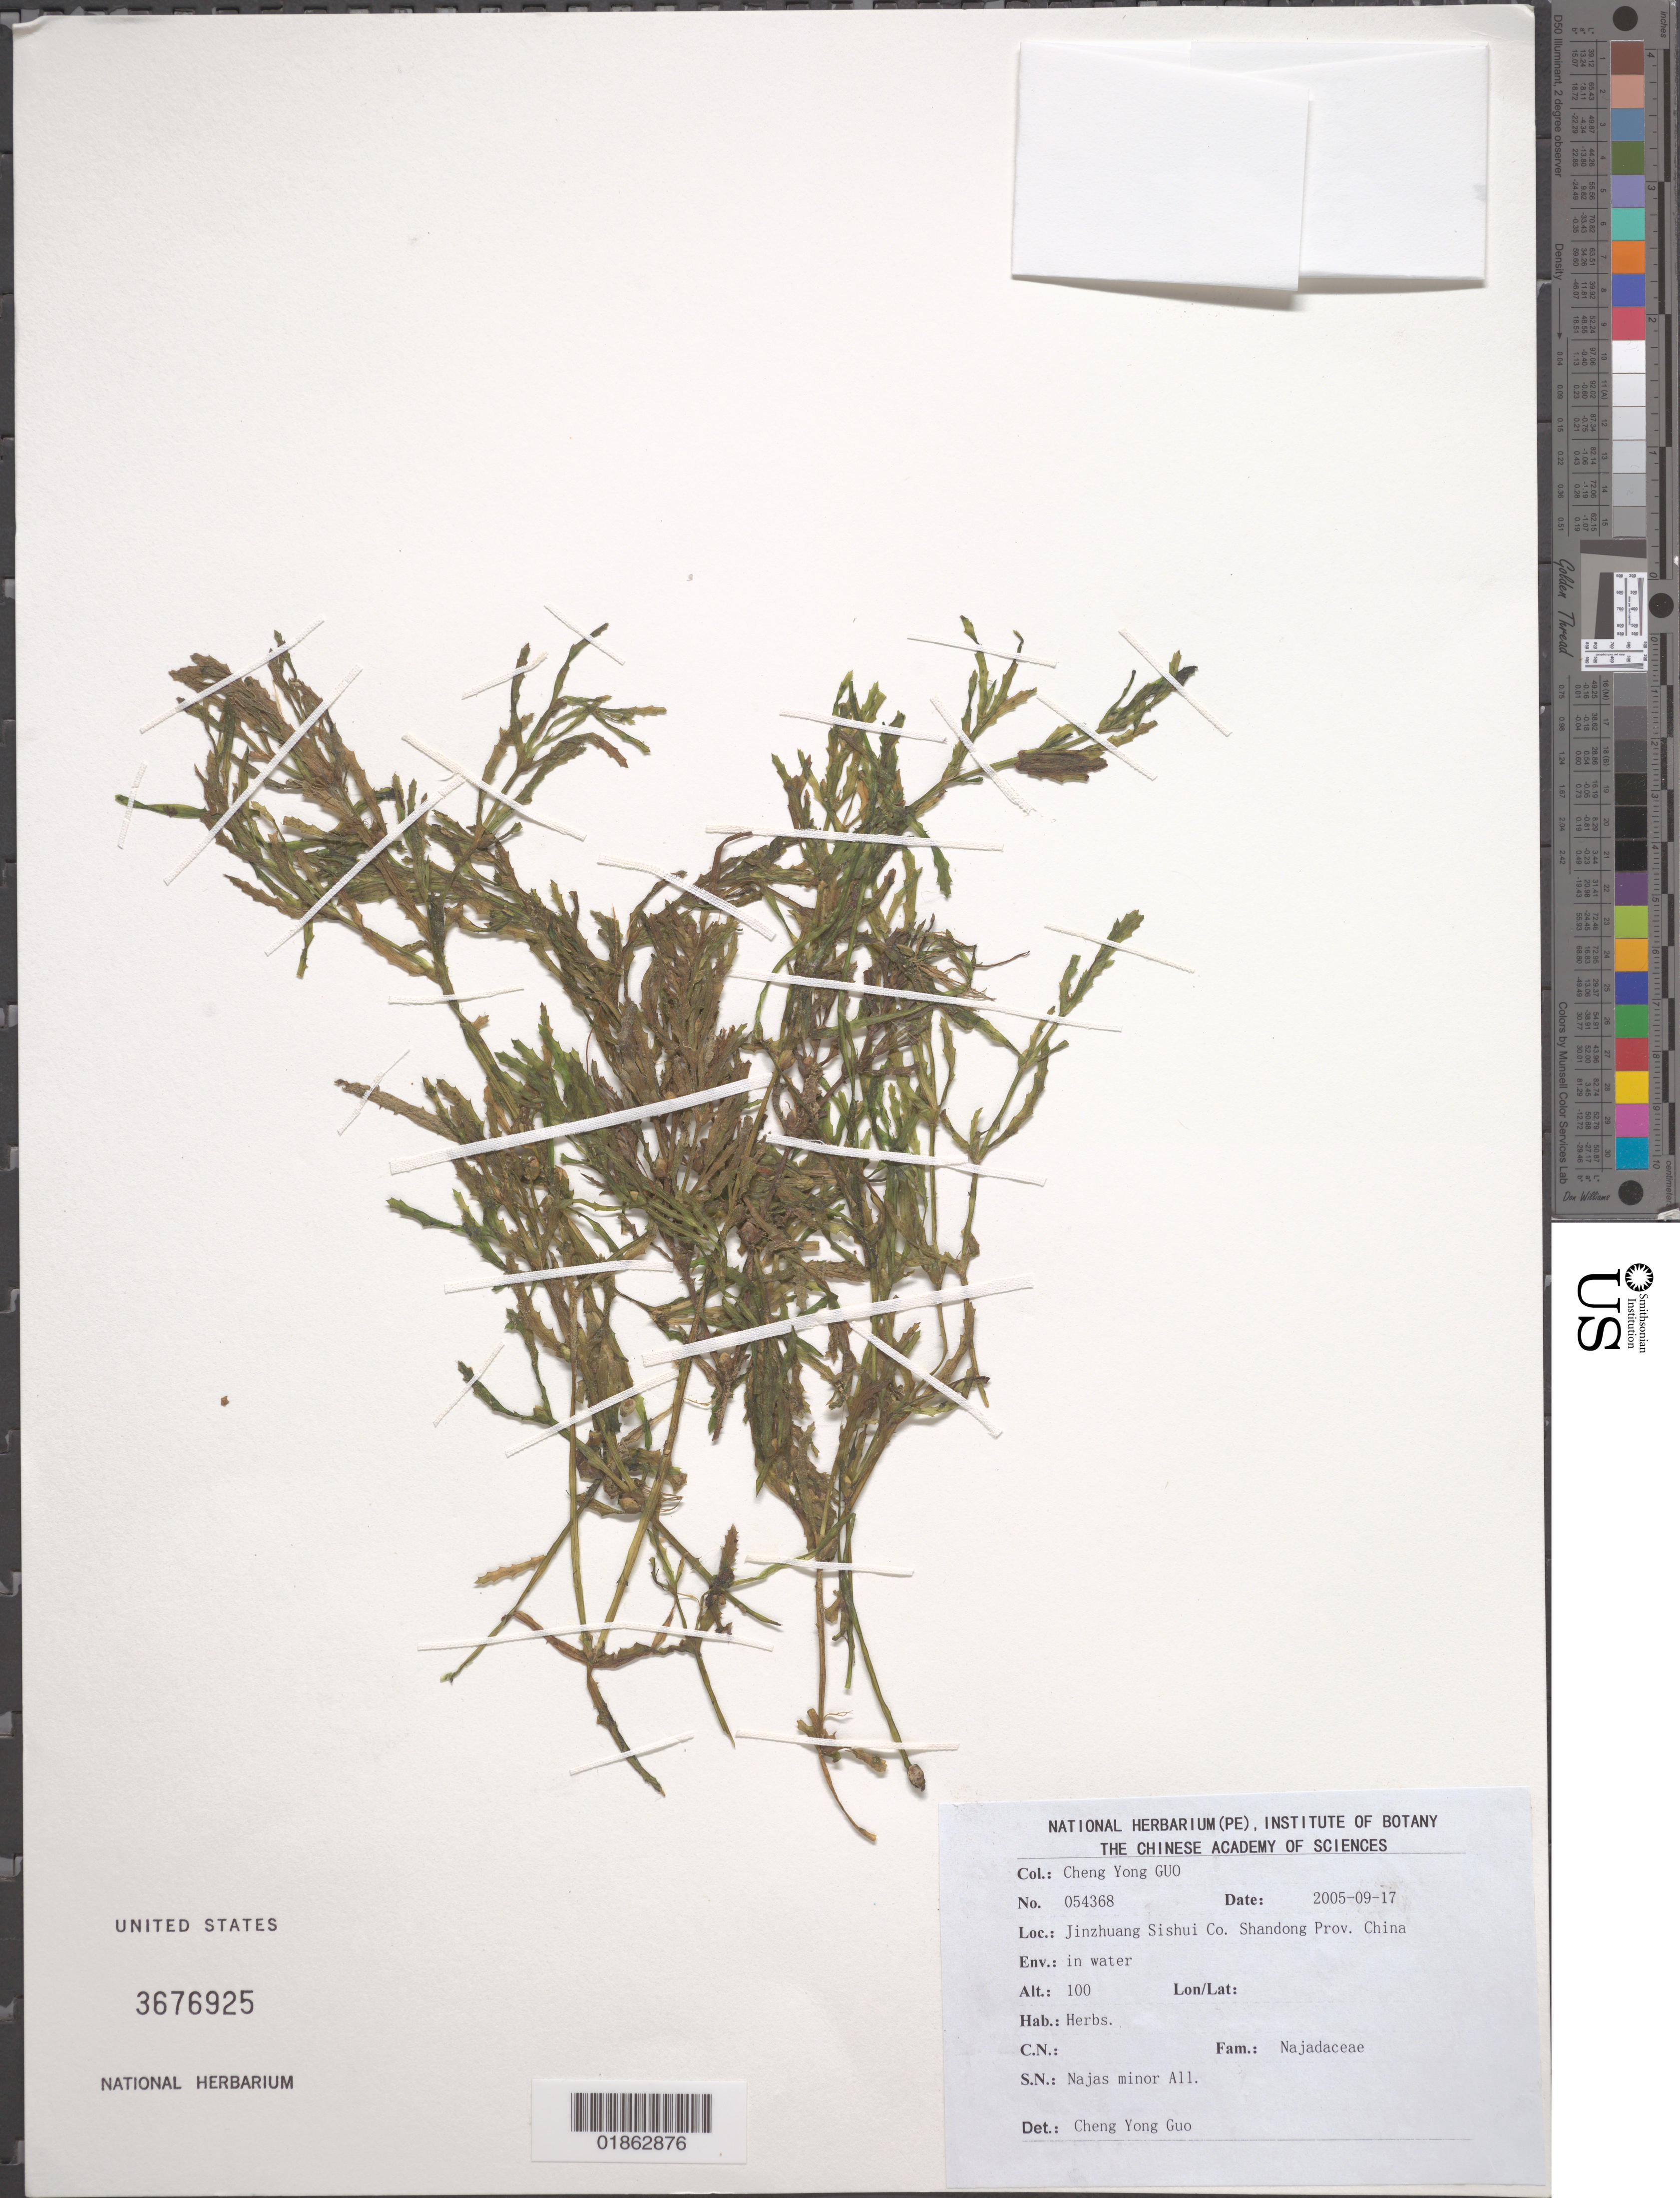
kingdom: Plantae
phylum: Tracheophyta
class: Liliopsida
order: Alismatales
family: Hydrocharitaceae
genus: Najas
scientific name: Najas minor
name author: All.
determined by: Guo, Cheng Yong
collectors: C. Y. Guo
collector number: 054368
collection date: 2005-09-17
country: China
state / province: Shandong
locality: Jinzhuang Sishui Co., Shandong Prov., China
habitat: in water.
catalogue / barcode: US 3676925